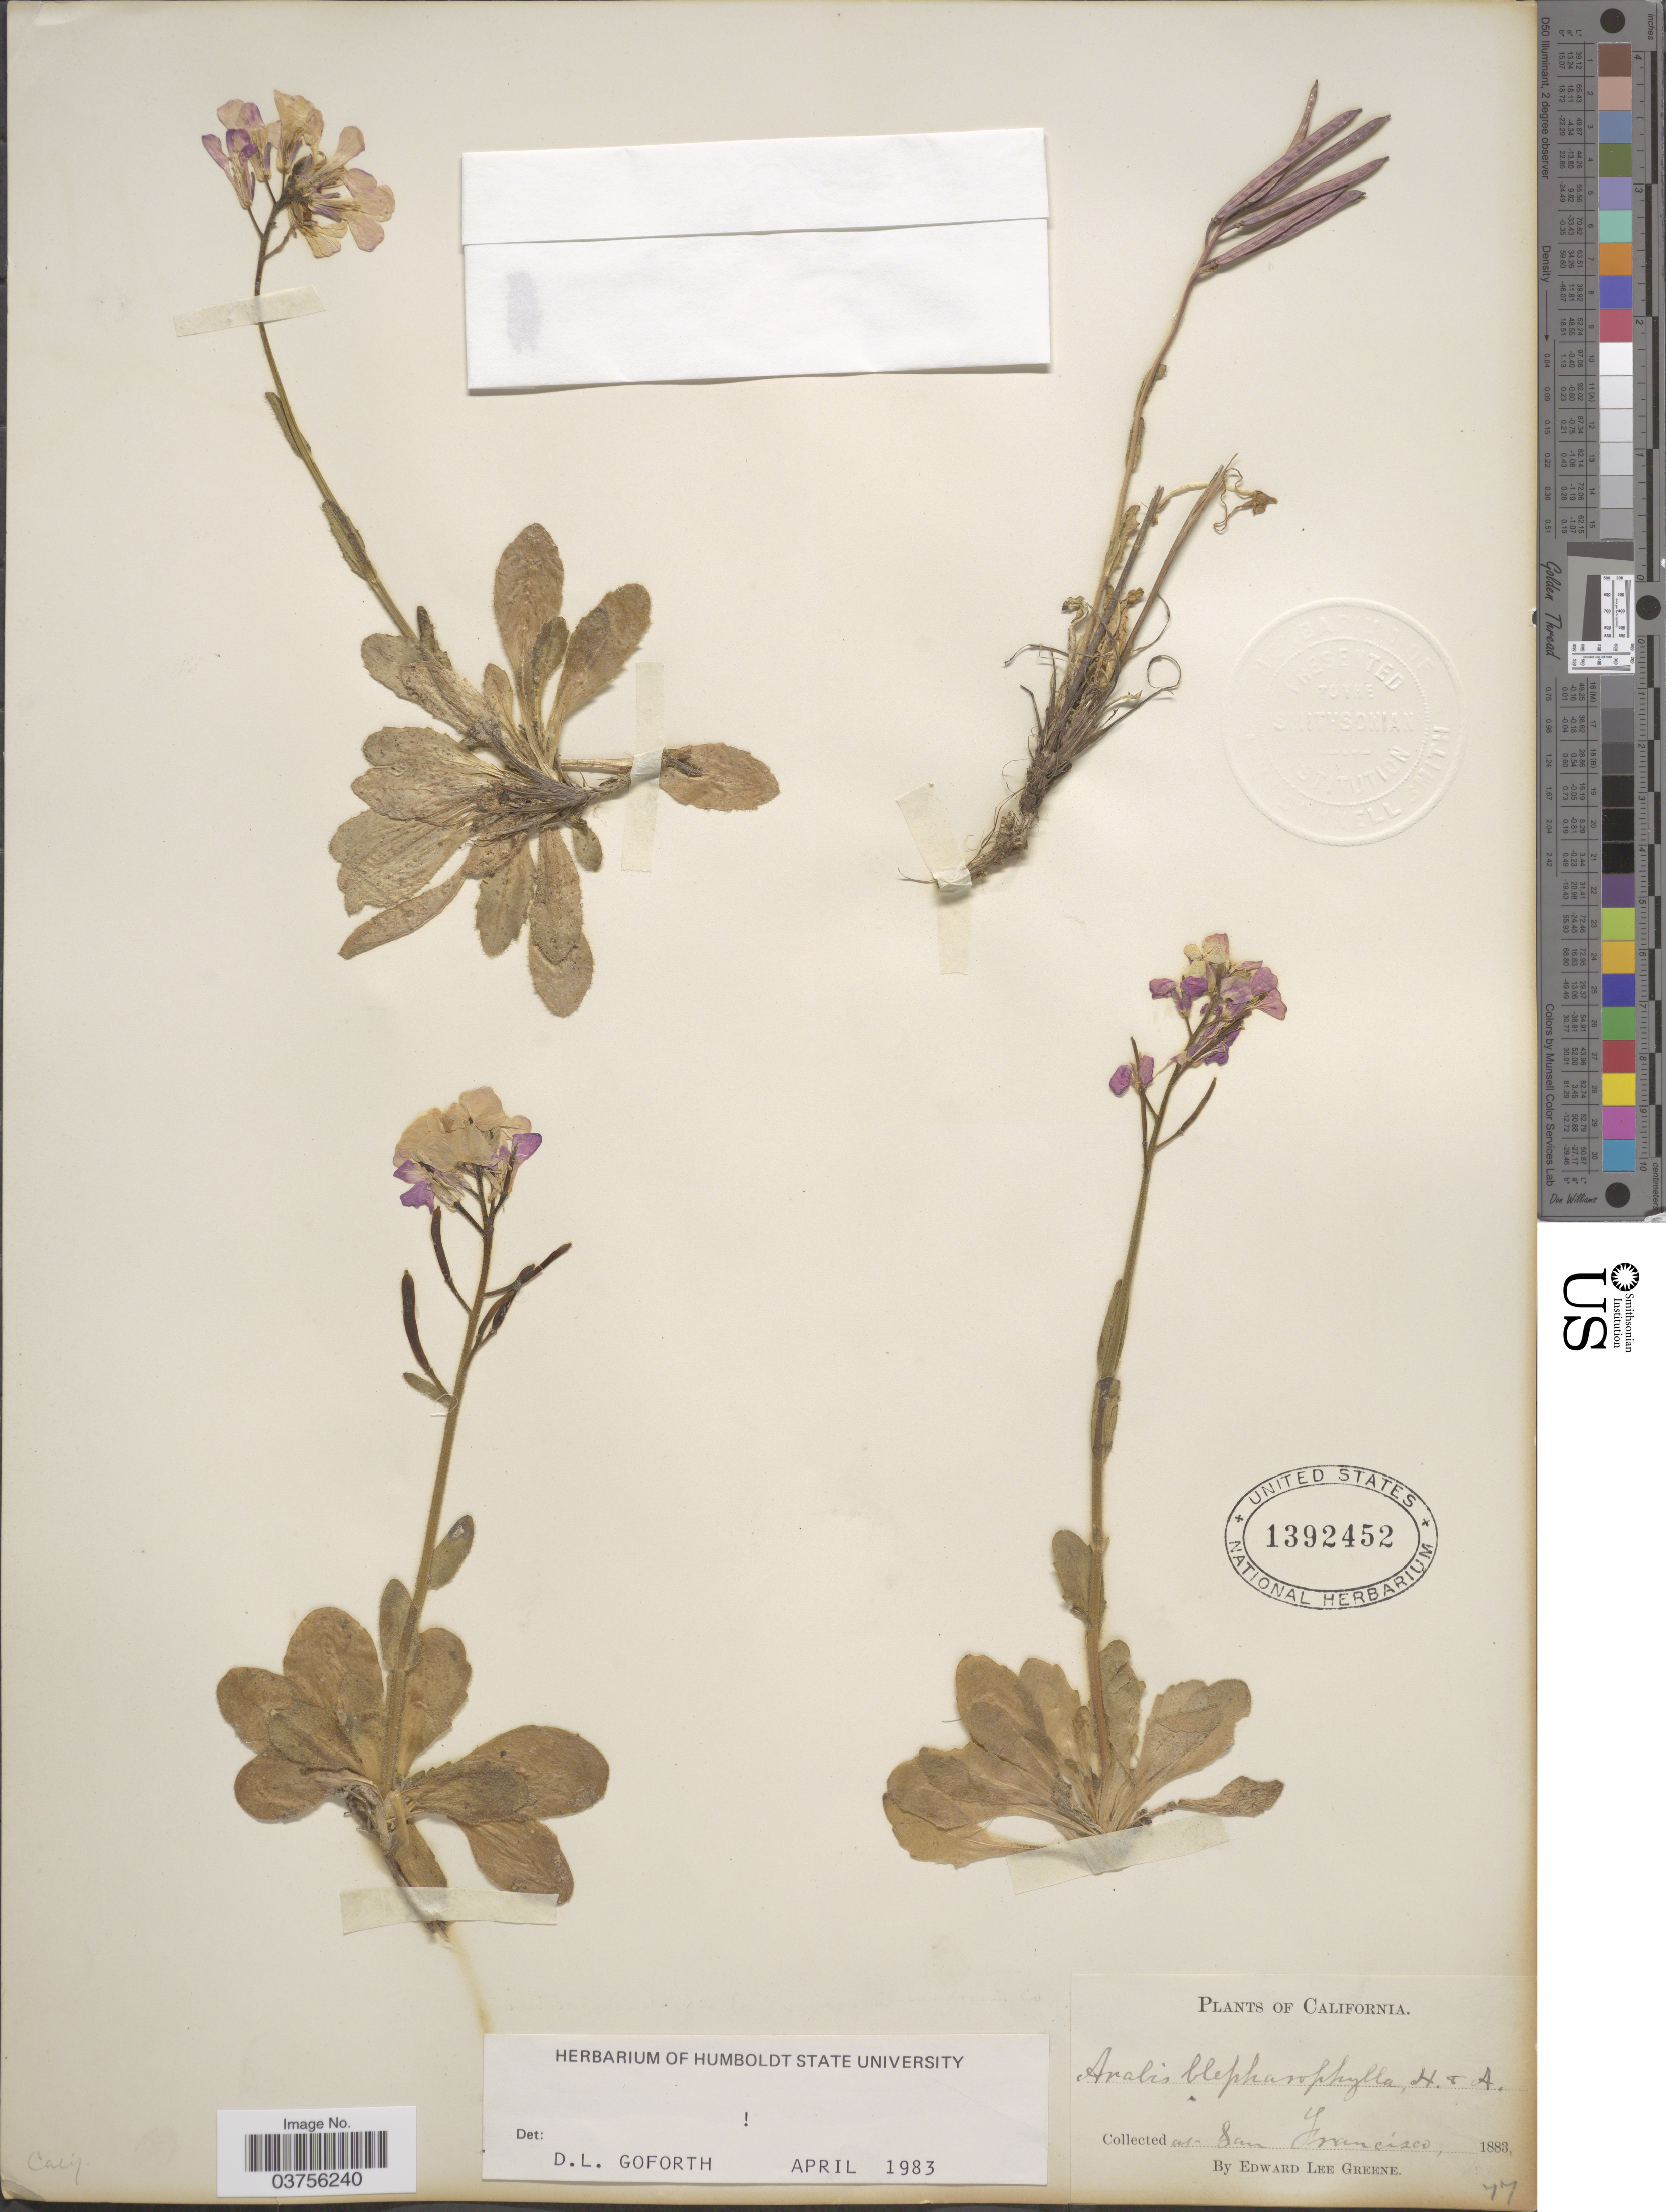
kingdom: Plantae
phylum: Tracheophyta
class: Magnoliopsida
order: Brassicales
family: Brassicaceae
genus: Arabis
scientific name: Arabis blepharophylla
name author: Hook. & Arn.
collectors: E. L. Greene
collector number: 77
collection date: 1883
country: United States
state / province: California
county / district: San Francisco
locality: San Francisco.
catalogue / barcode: US 1392452